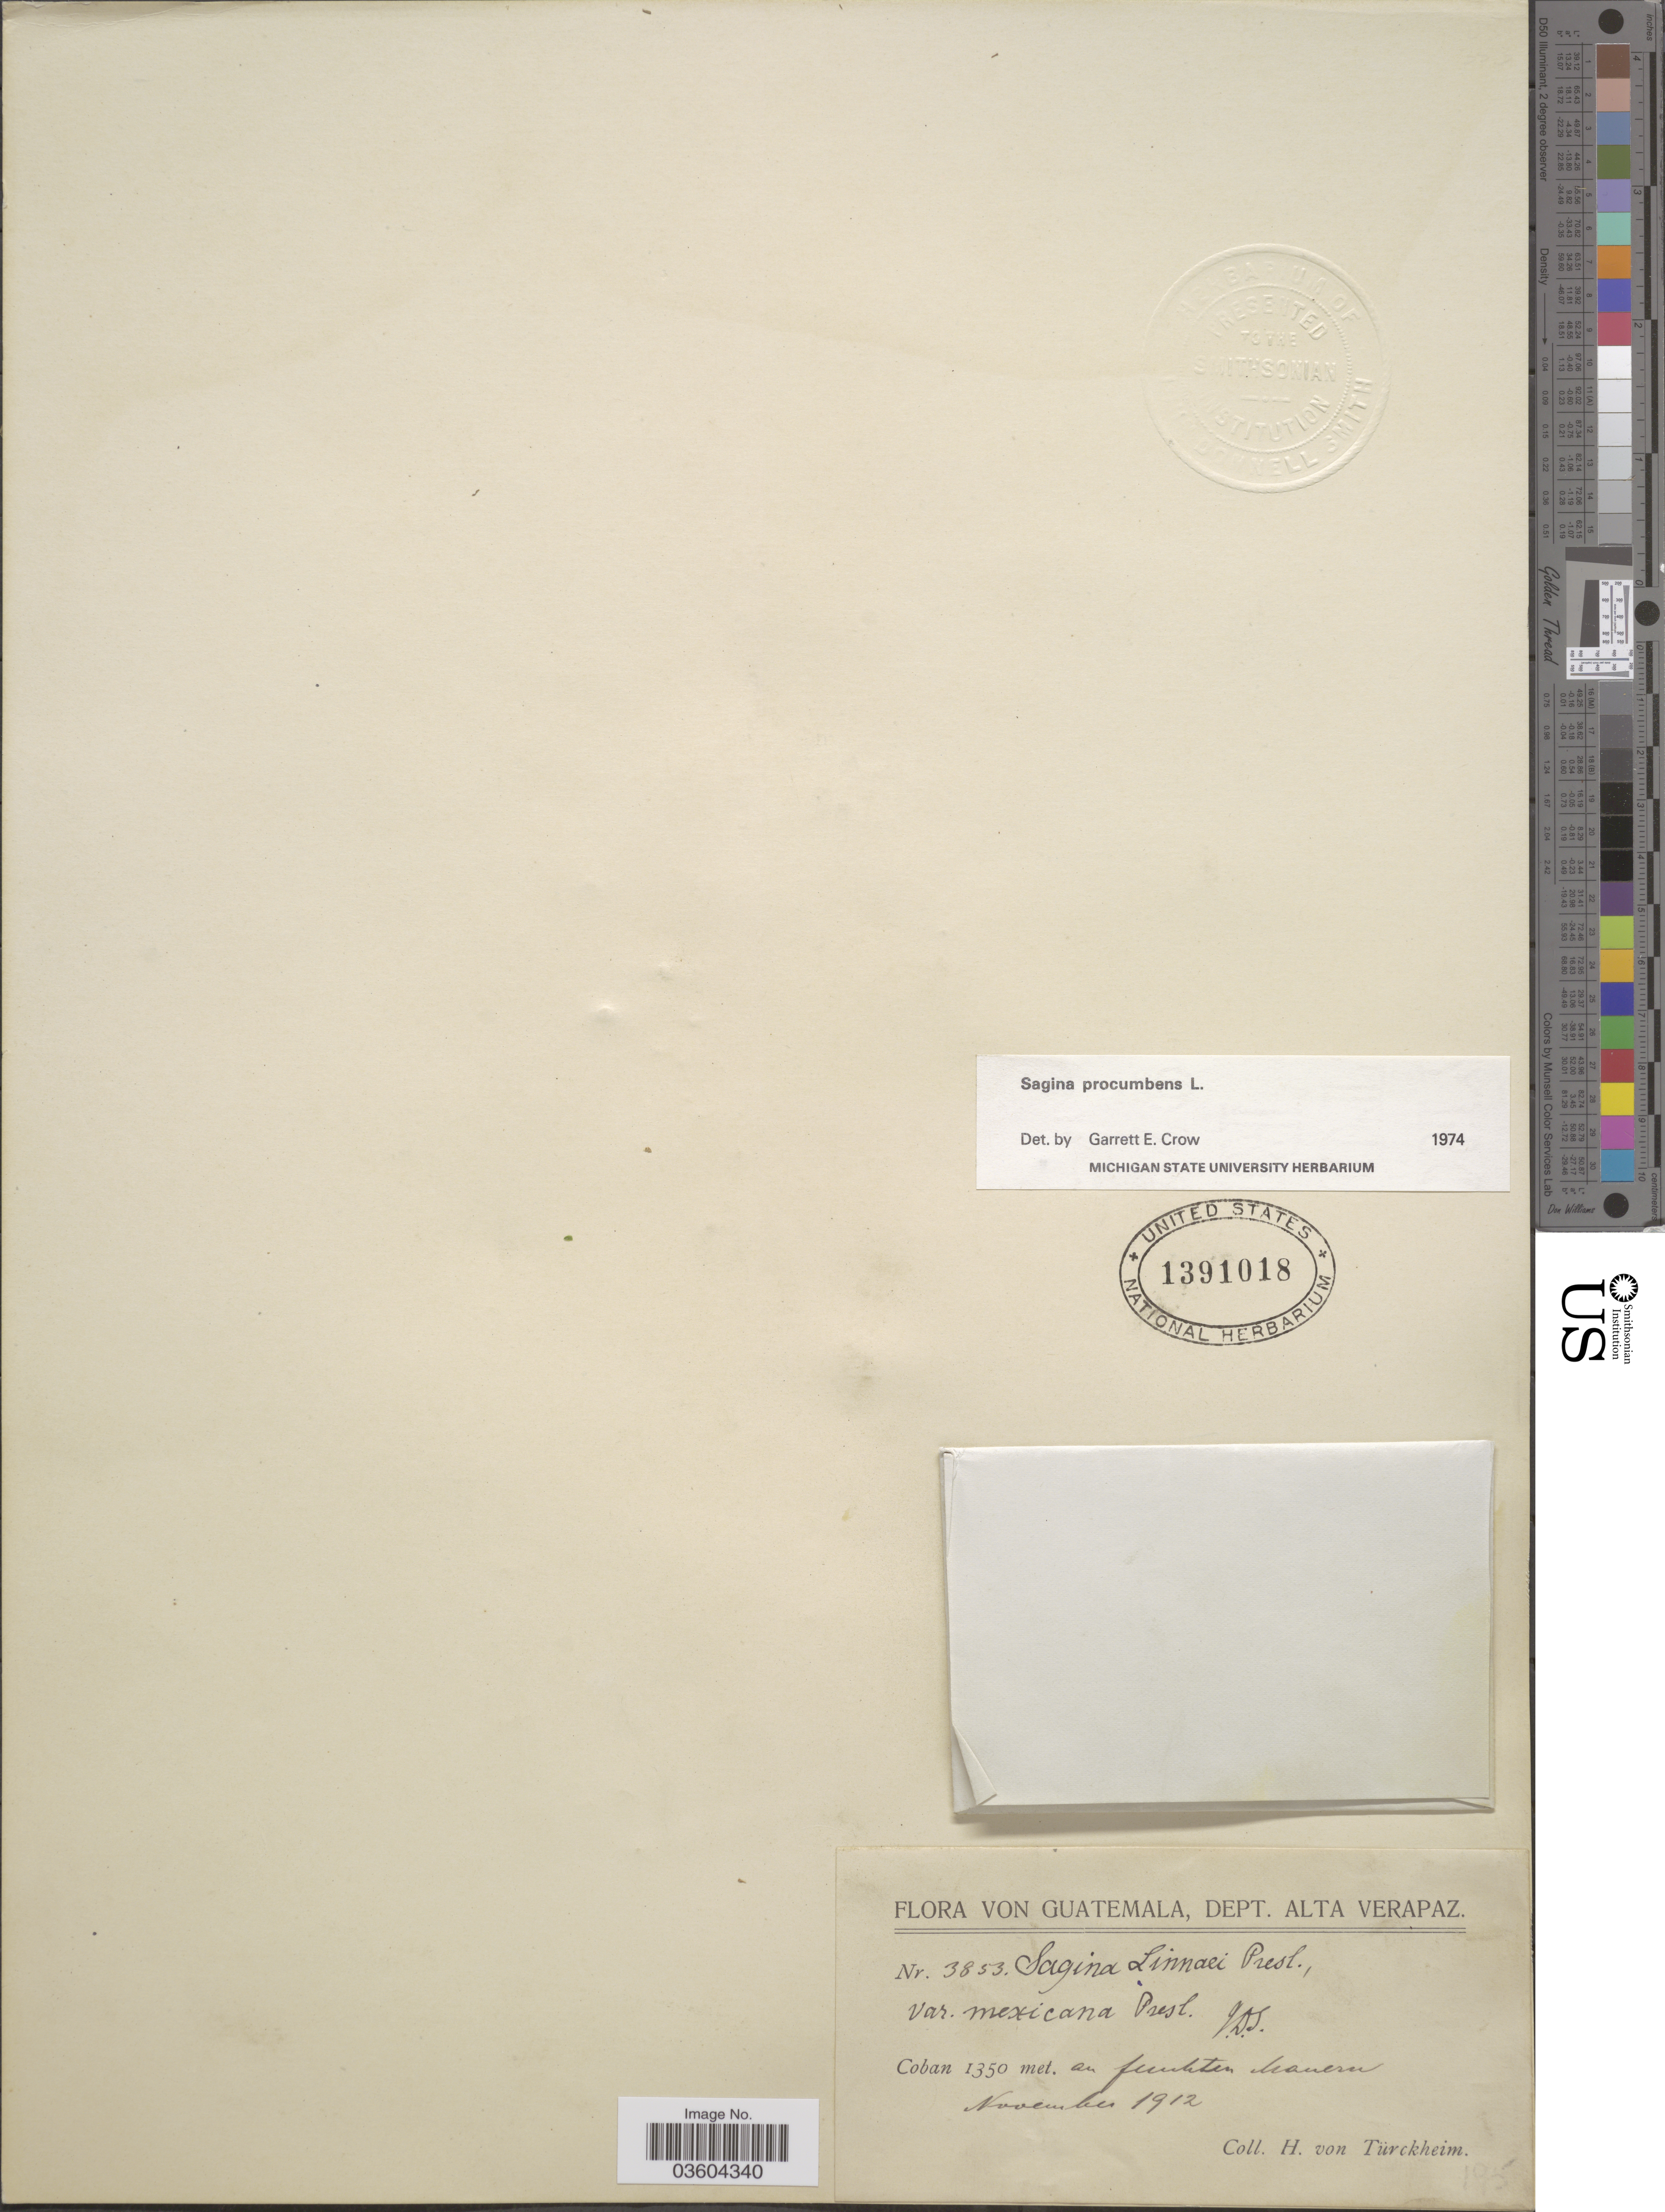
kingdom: Plantae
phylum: Tracheophyta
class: Magnoliopsida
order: Caryophyllales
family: Caryophyllaceae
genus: Sagina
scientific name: Sagina procumbens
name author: L.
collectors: H. von Türckheim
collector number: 3853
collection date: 1912-11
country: Guatemala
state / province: Alta Verapaz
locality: Dept. Alta Verapaz. Cobán.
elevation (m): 1350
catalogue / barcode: US 1391018